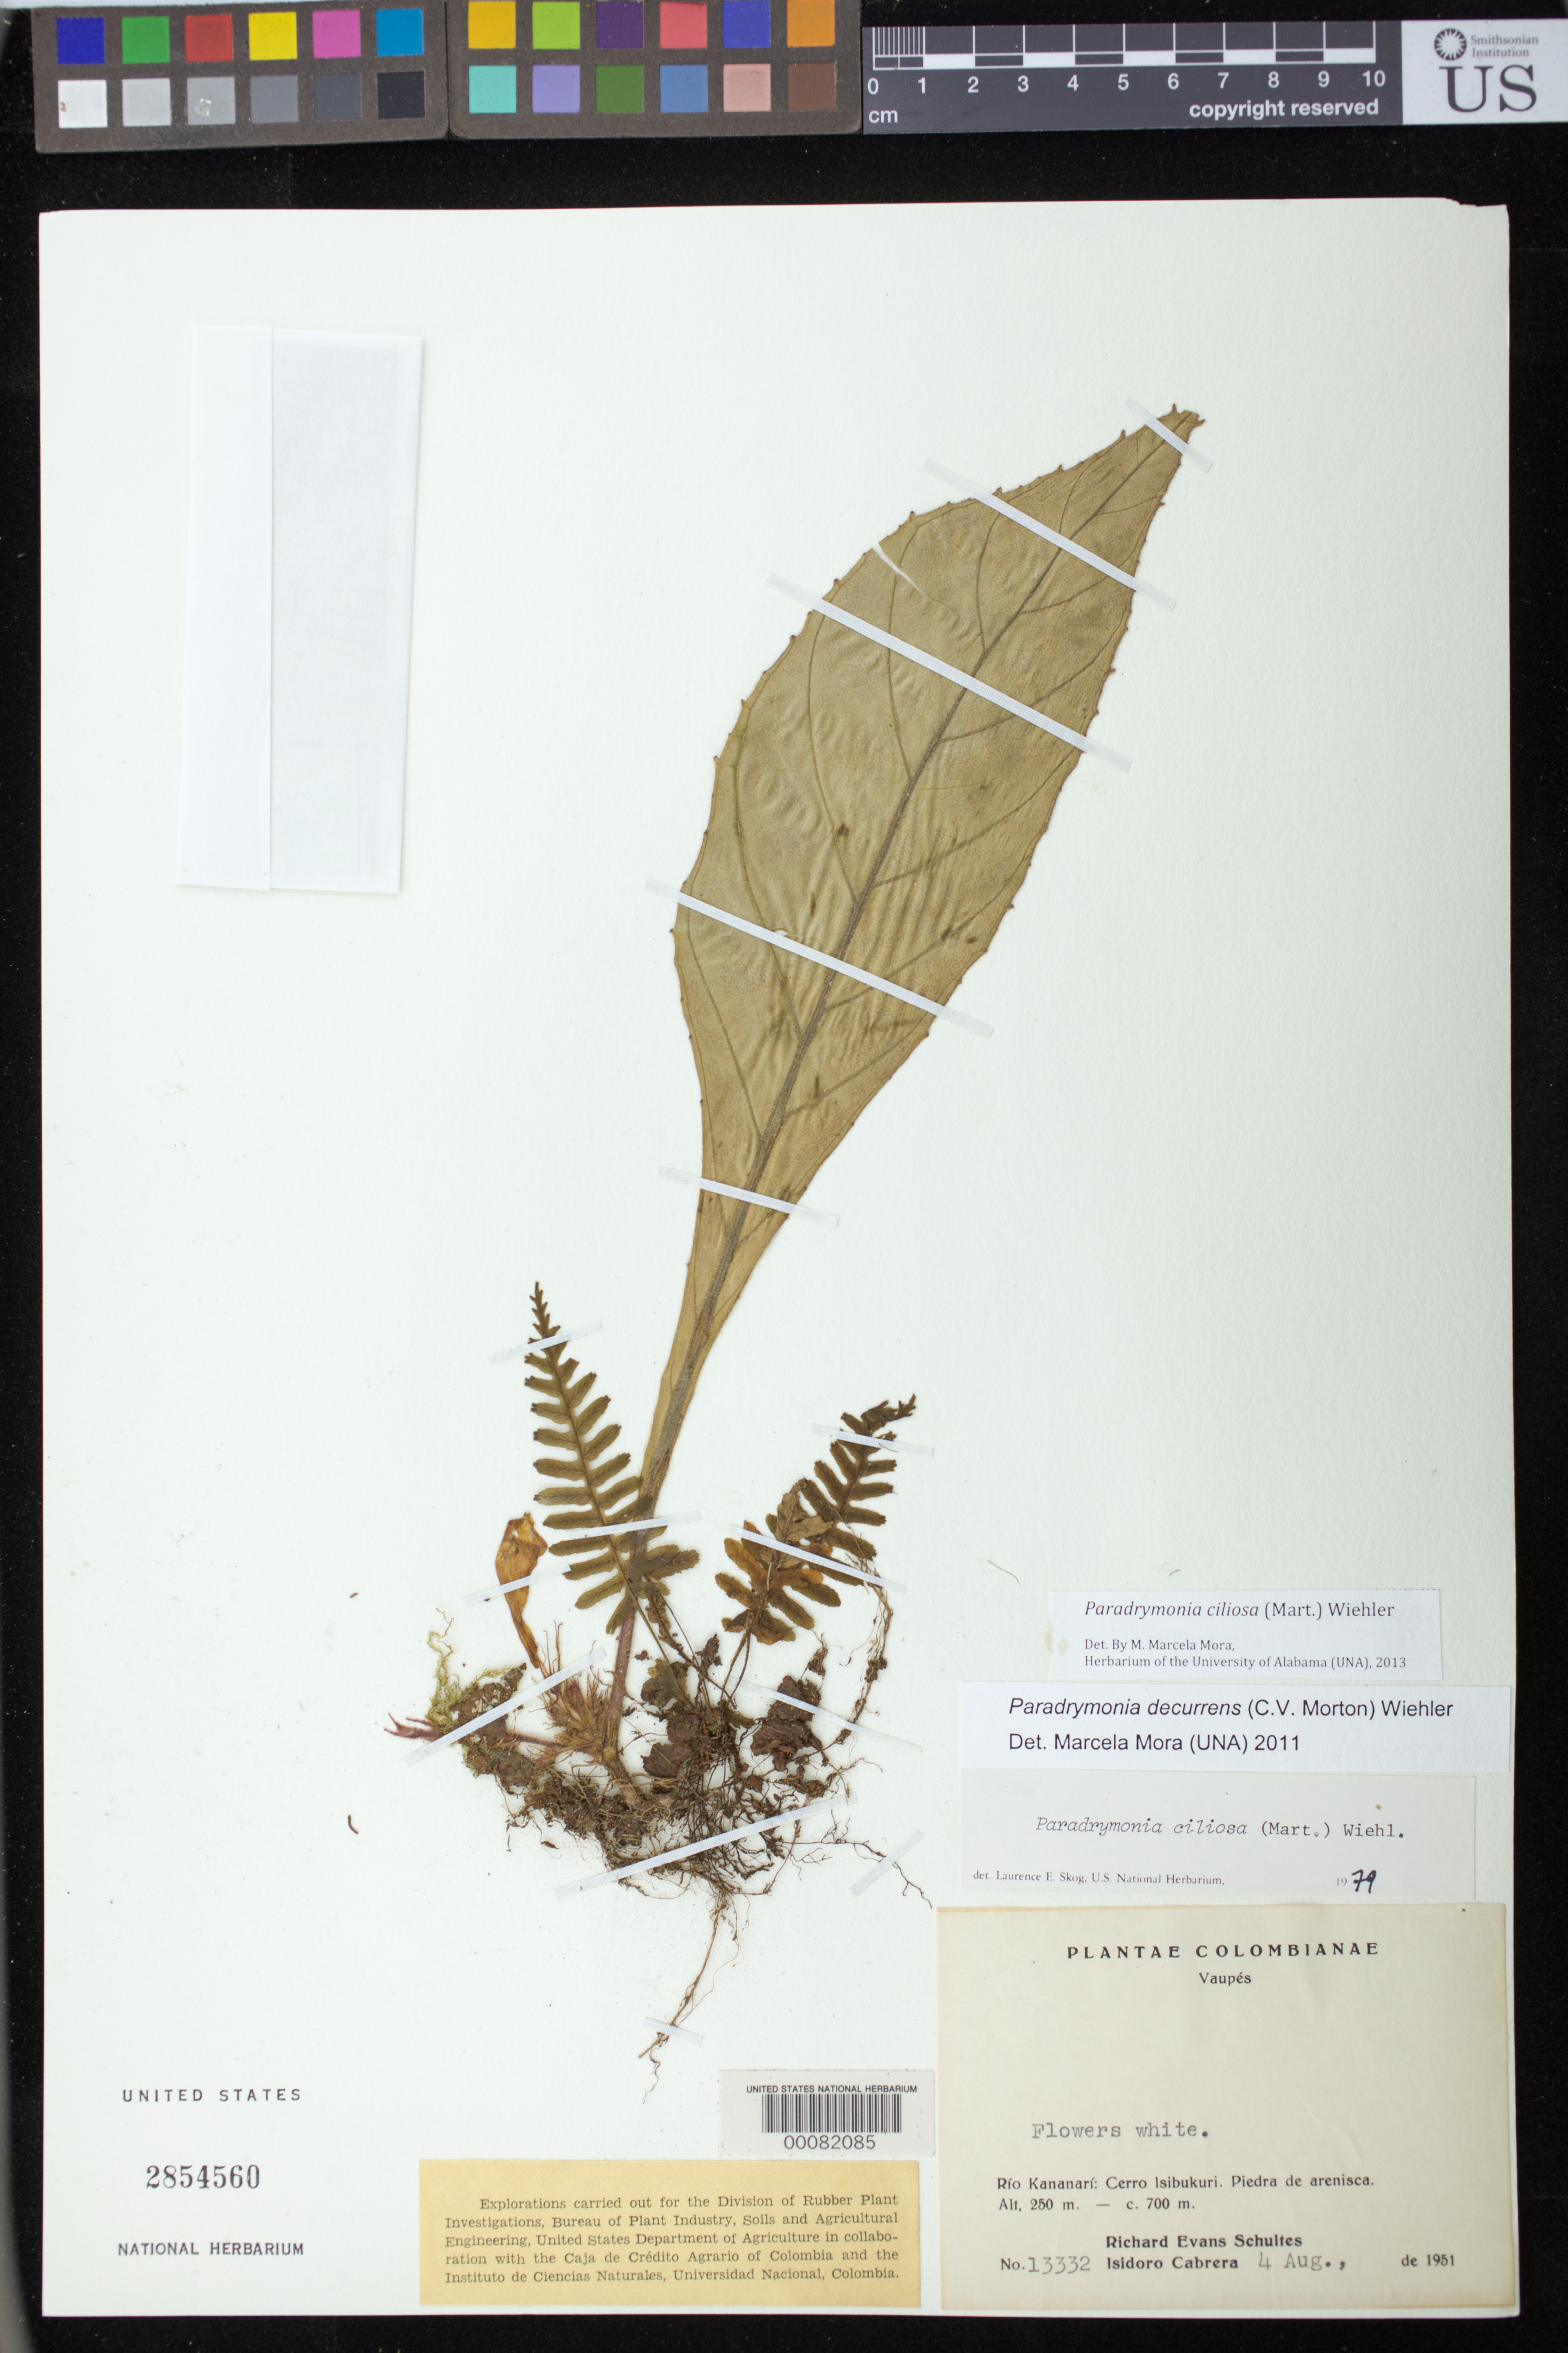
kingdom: Plantae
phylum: Tracheophyta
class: Magnoliopsida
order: Lamiales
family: Gesneriaceae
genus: Paradrymonia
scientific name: Paradrymonia ciliosa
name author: (Mart.) Wiehler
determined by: Mora, M. Marcela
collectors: R. E. Schultes & I. Cabrera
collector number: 13332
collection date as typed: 04 Aug 1951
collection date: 1951-08-04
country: Colombia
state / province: Vaupés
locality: Rio Kananari, Cerro Isibukuri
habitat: Sandstone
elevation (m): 250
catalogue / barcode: US 2854560